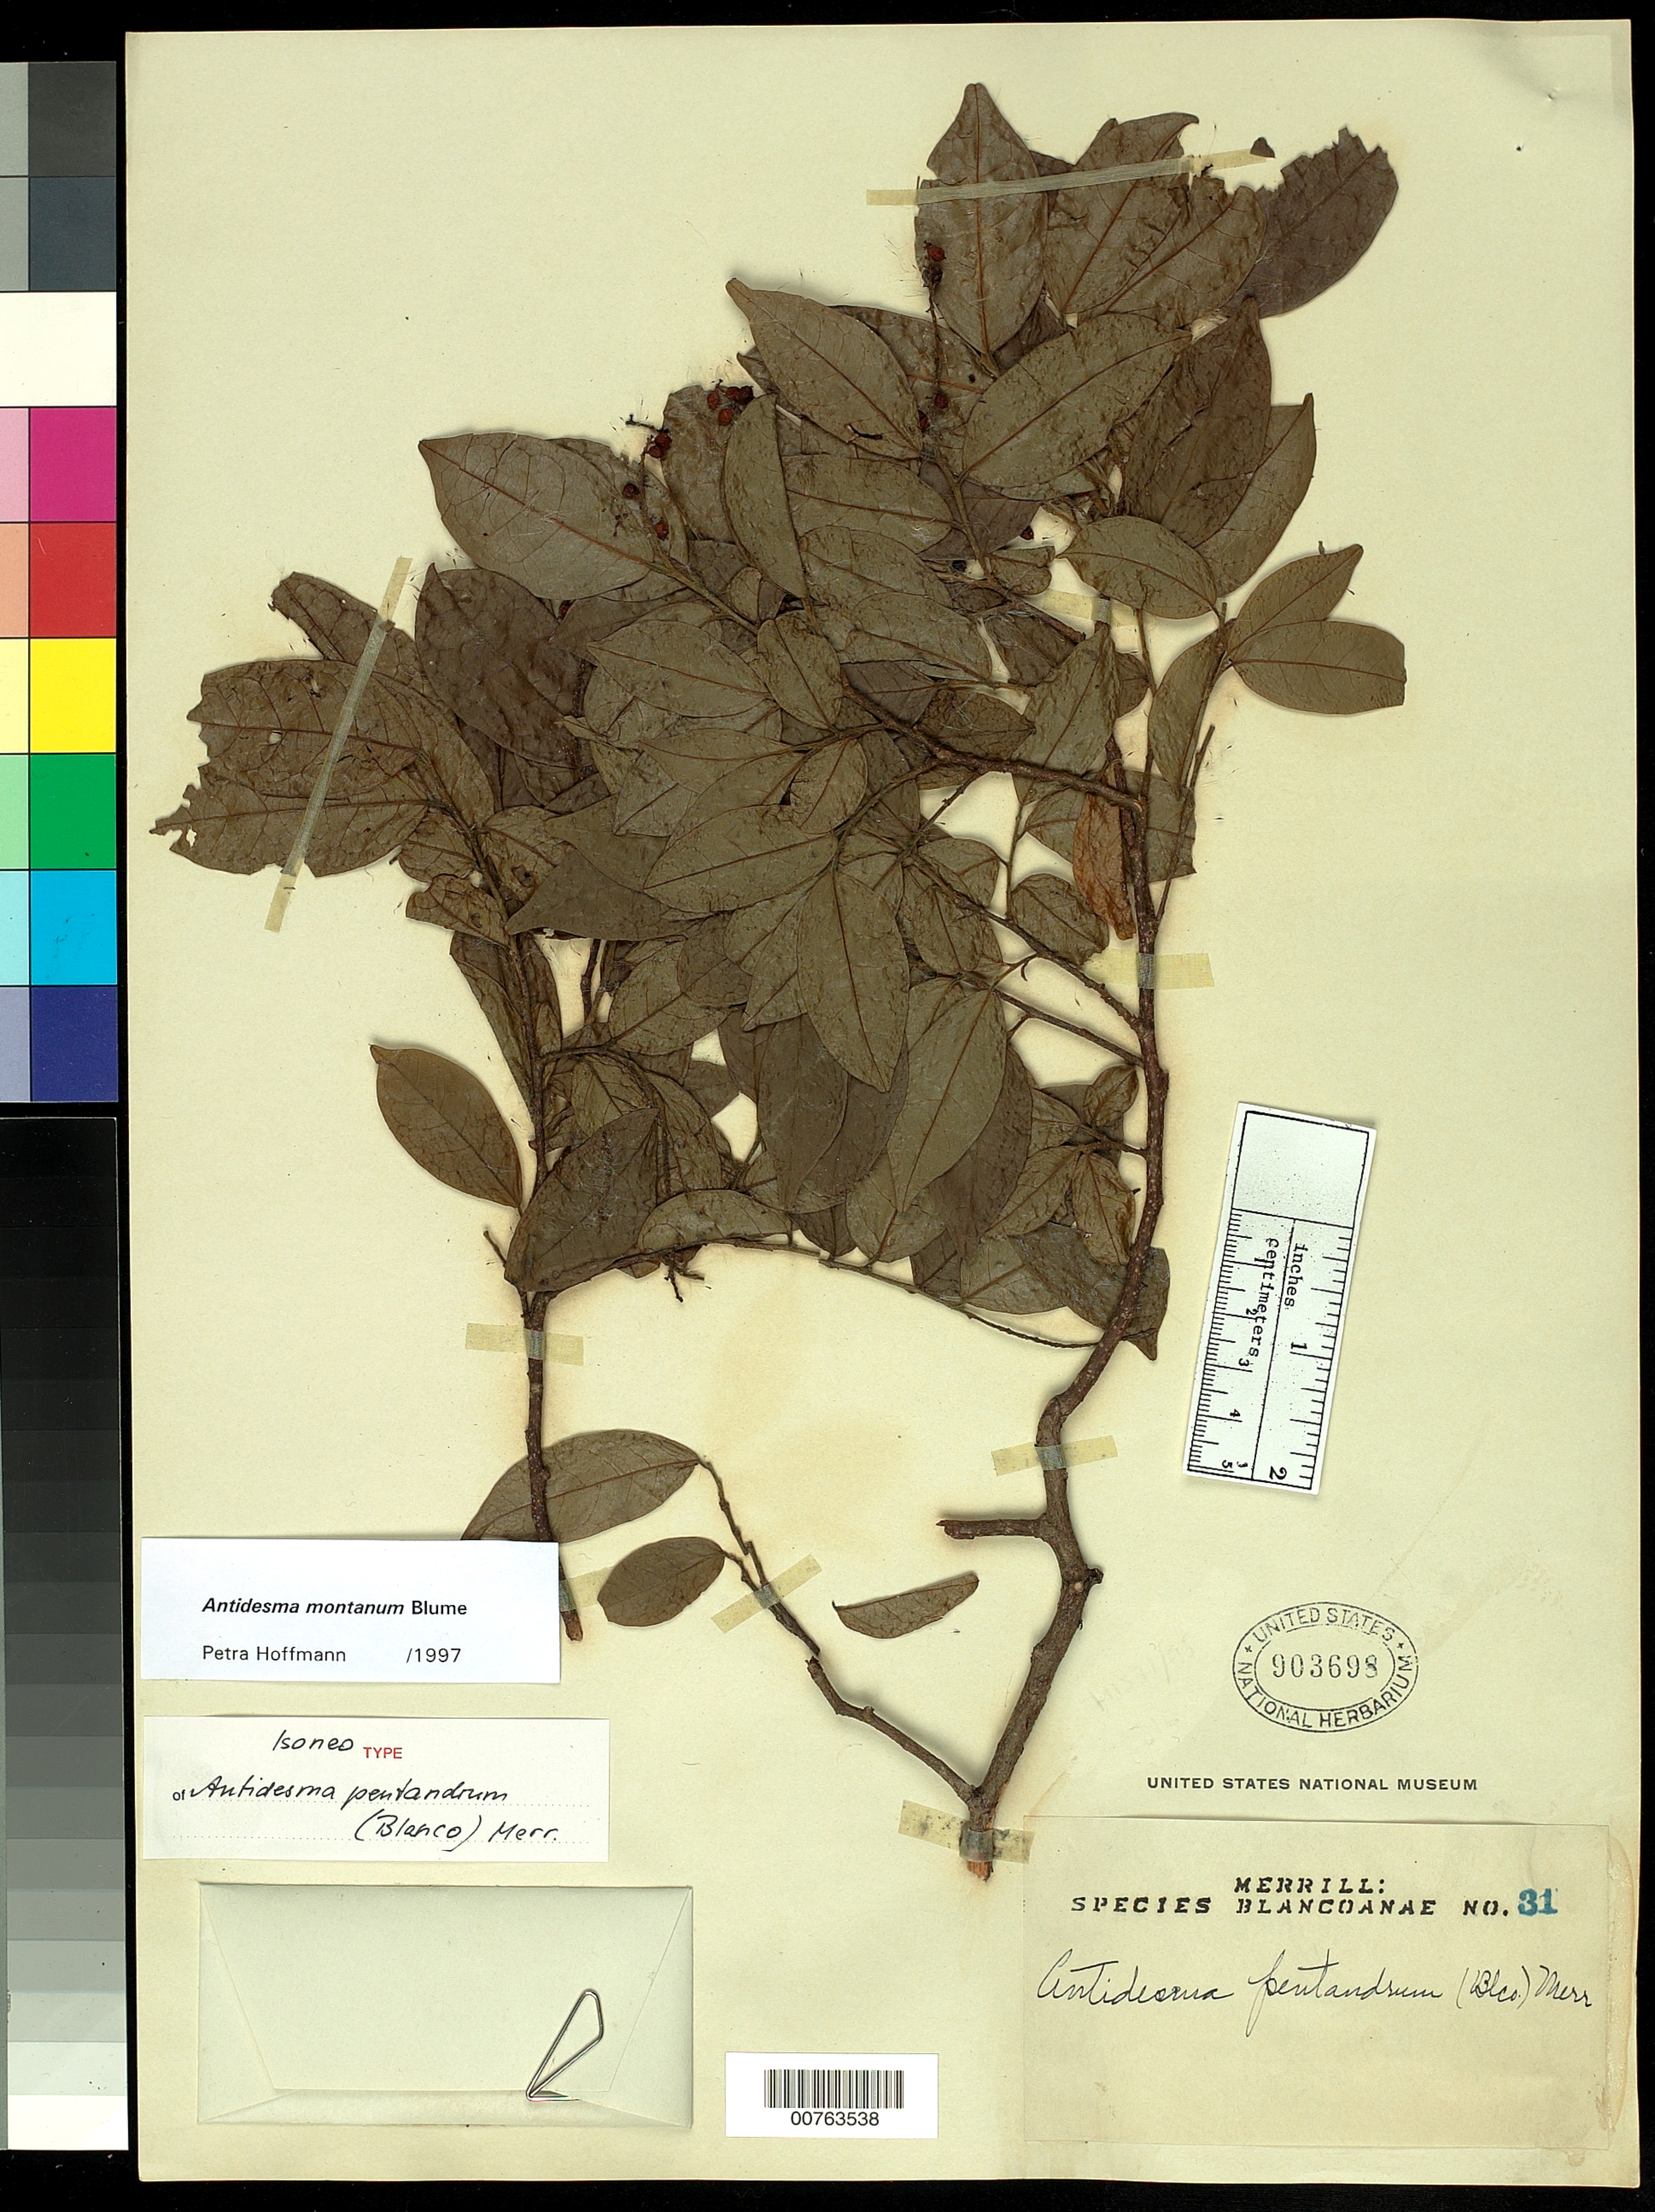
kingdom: Plantae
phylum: Tracheophyta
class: Magnoliopsida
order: Santalales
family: Opiliaceae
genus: Cansjera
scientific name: Cansjera pentandra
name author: Blanco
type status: Isoneotype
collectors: E. D. Merrill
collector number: Sp. Blancoan. 0031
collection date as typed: Sep 1914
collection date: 1914-09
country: Philippines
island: Luzon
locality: Pasay, Province of Rizal, Luzon.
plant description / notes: Sheet with typewritten notes by Merrill attached.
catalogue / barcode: US 903698